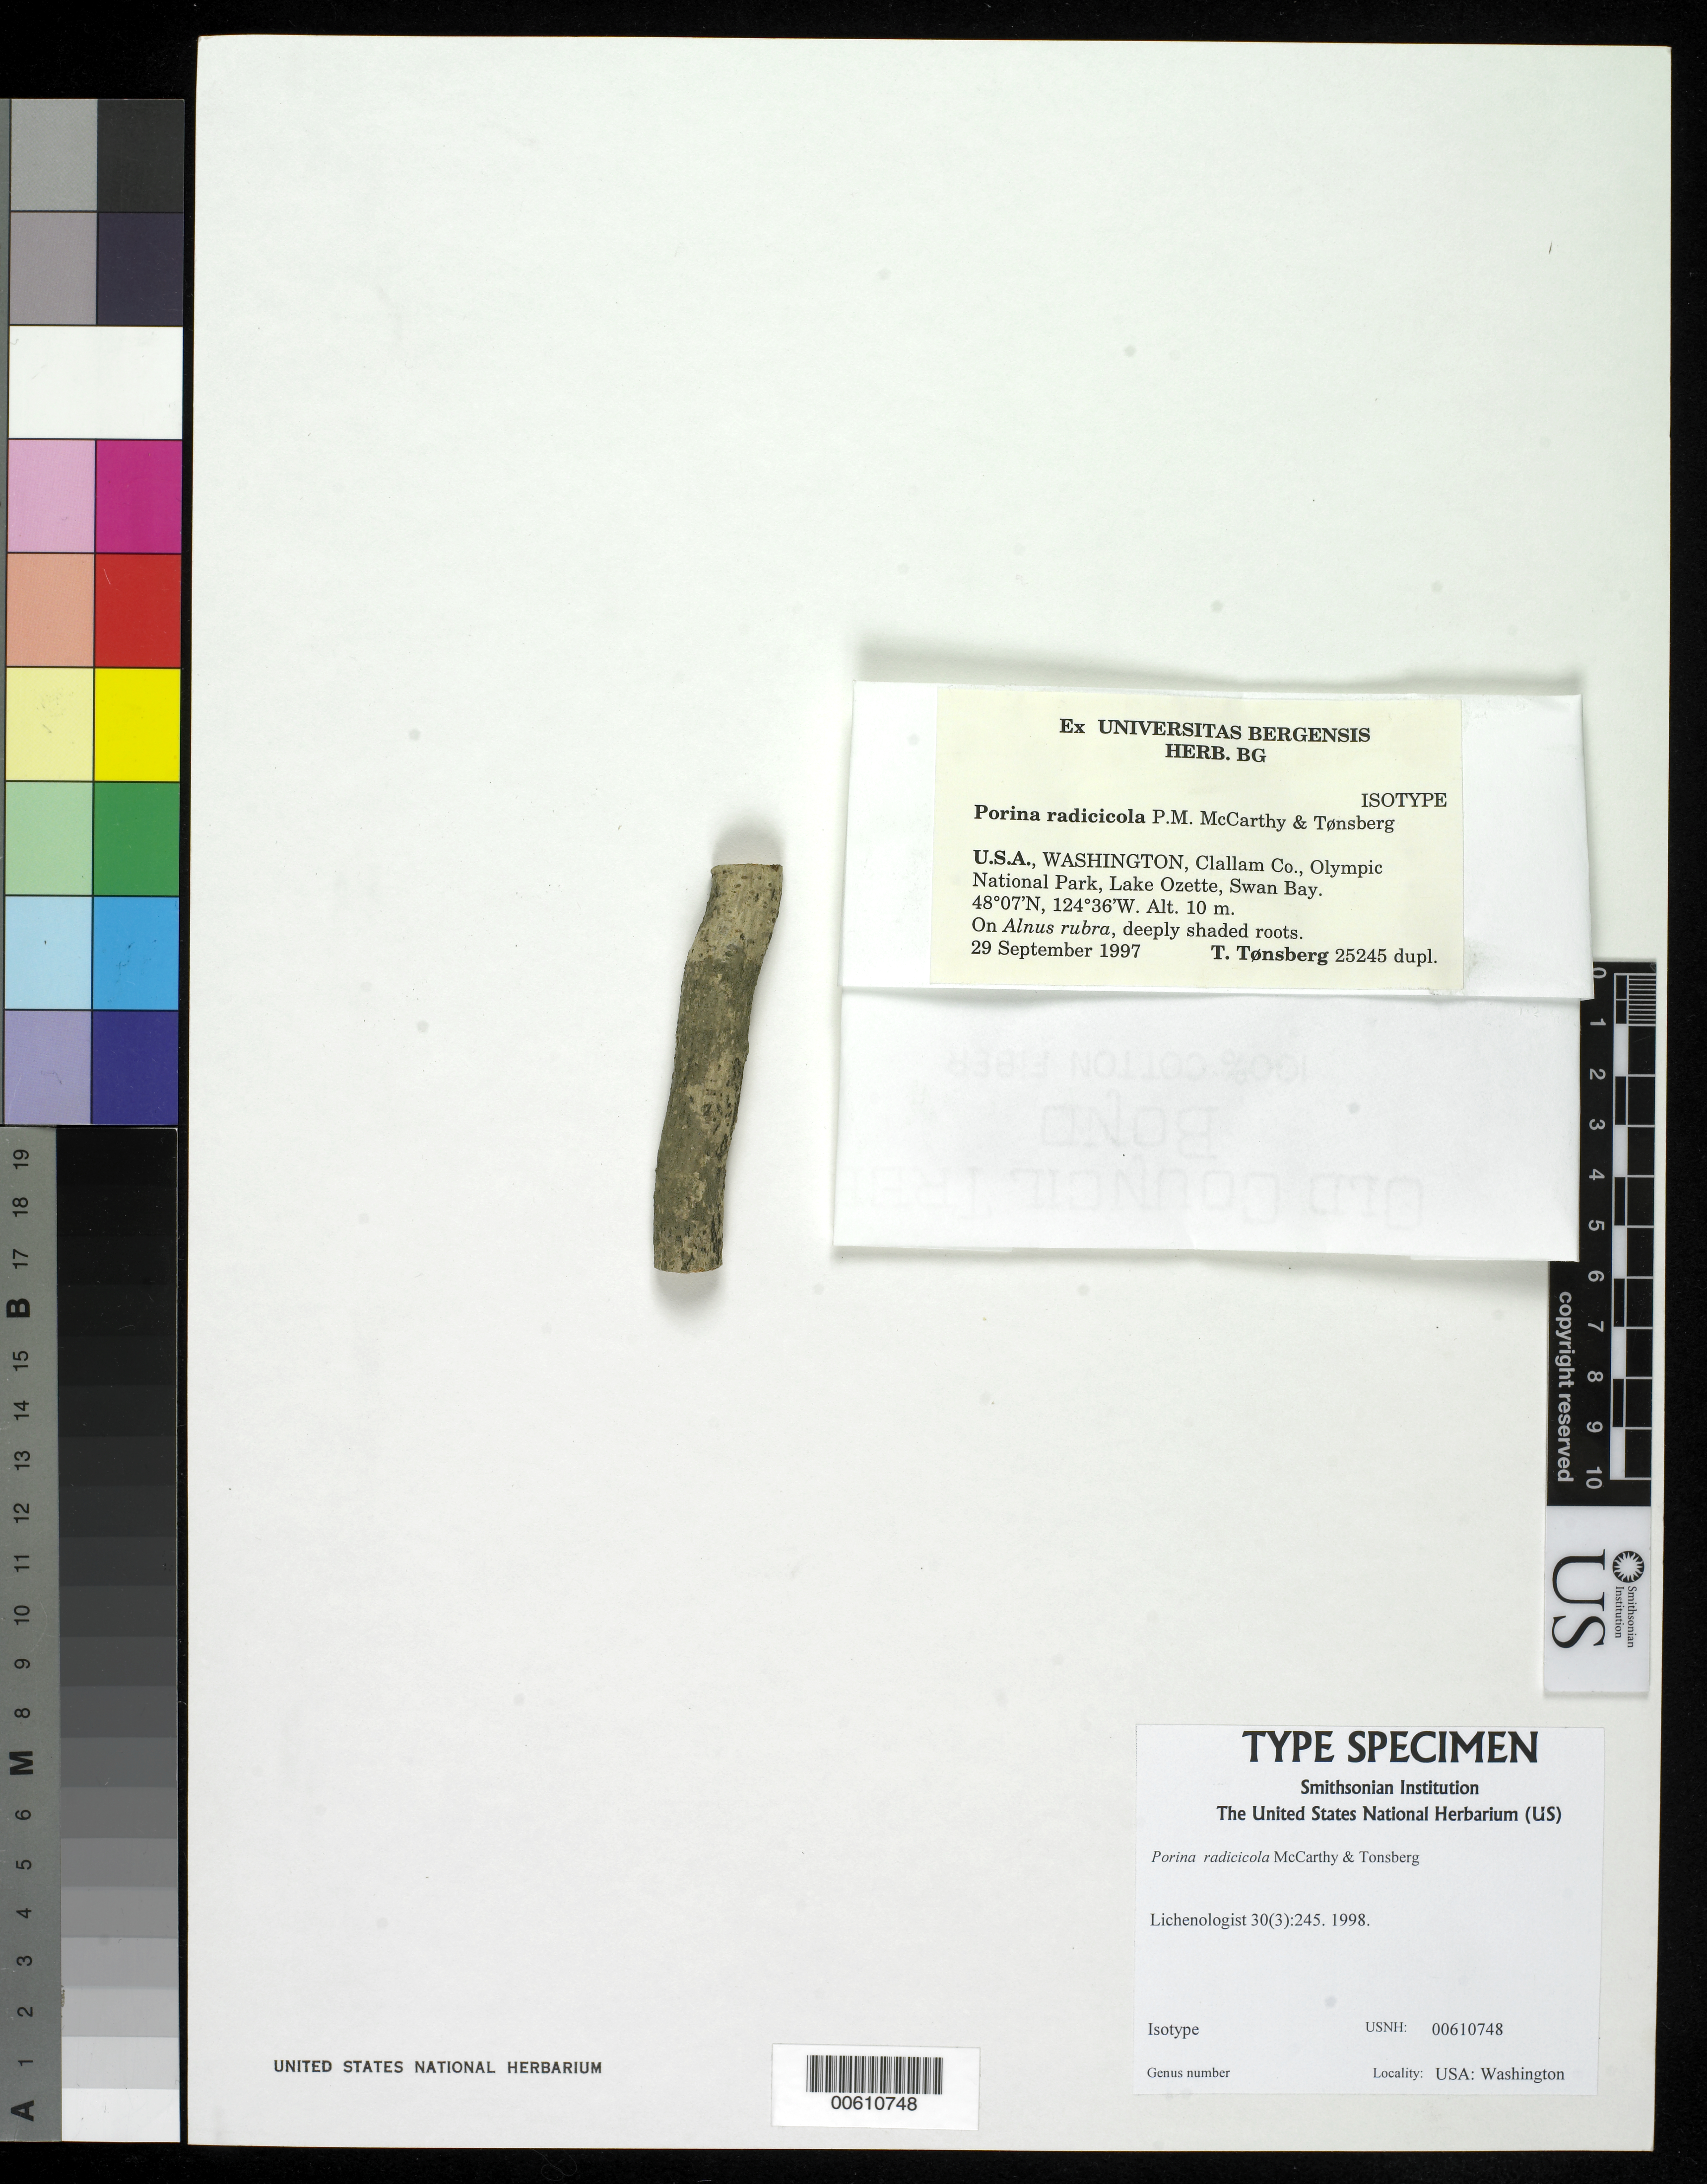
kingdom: Fungi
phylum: Ascomycota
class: Lecanoromycetes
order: Ostropales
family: Porinaceae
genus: Porina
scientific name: Porina radicicola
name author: McCarthy & Tonsberg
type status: Isotype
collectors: T. Tonsberg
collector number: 25245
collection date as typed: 29 Sep 1997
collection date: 1997-09-29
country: United States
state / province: Washington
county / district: Clallam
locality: Olympic National Park, Lake Ozette, Swan Bay.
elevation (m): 10